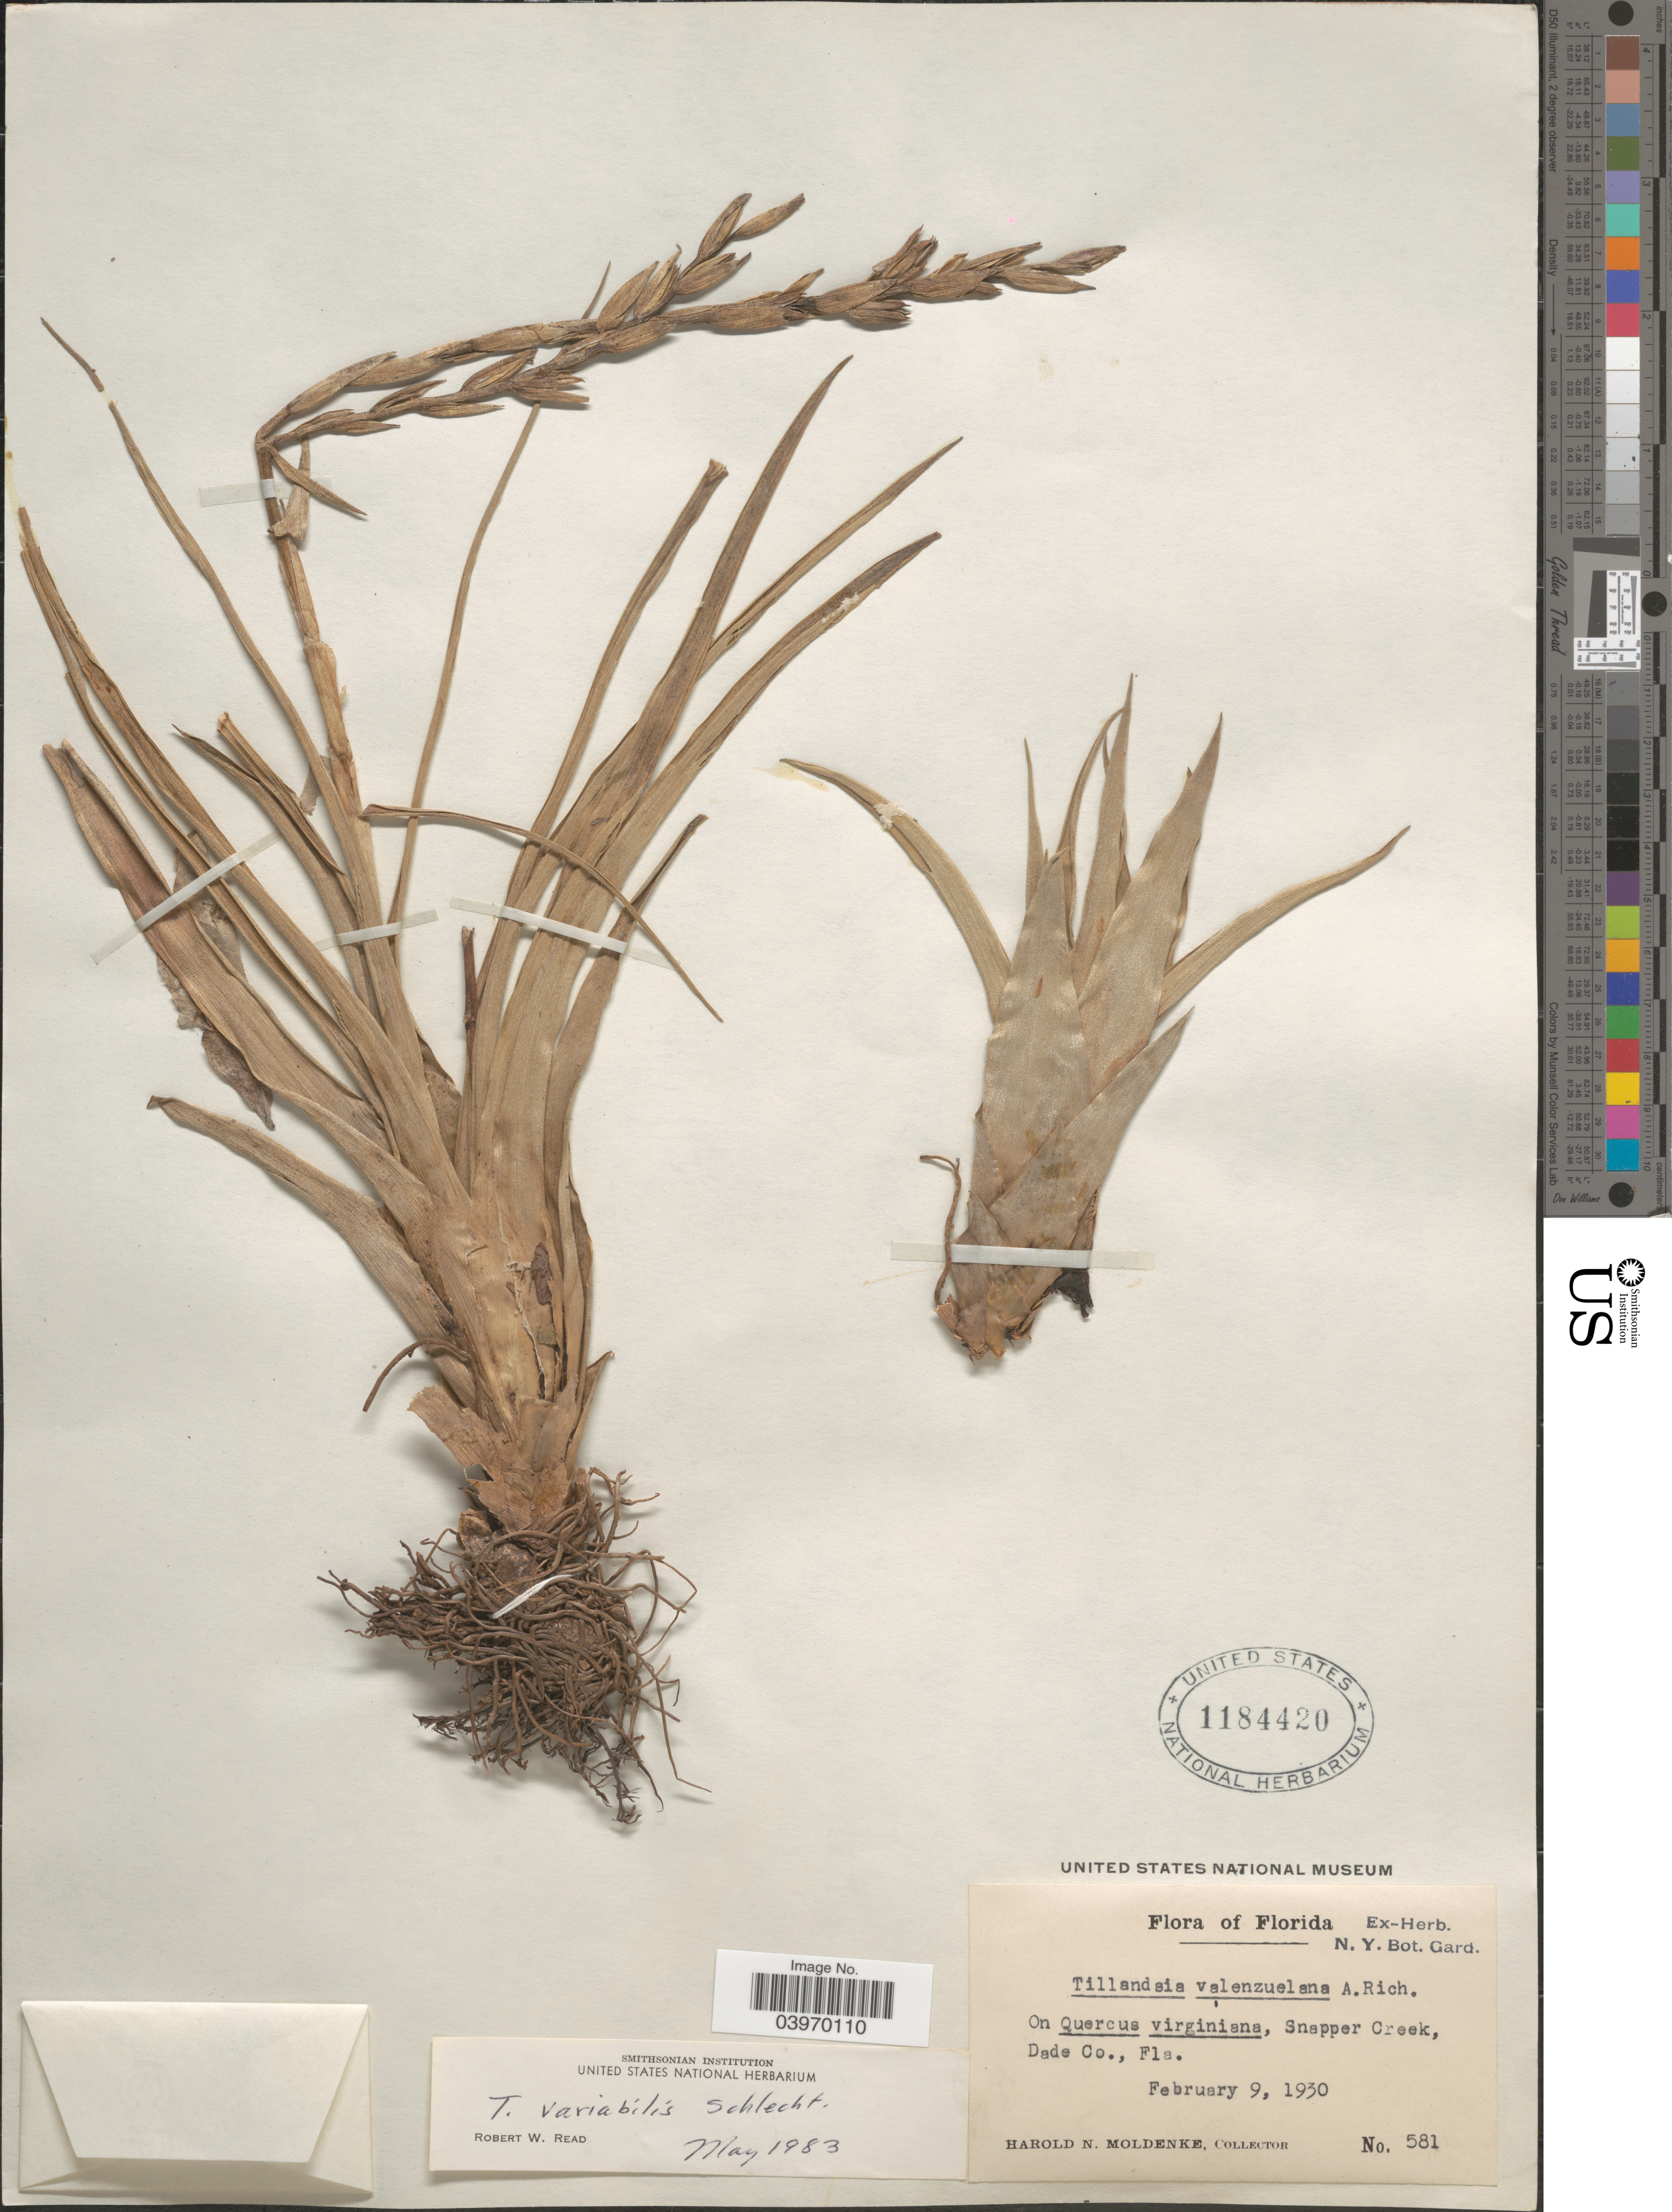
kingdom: Plantae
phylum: Tracheophyta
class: Liliopsida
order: Poales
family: Bromeliaceae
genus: Tillandsia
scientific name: Tillandsia variabilis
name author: Schltdl.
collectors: H. N. Moldenke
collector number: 581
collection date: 1930-02-09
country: United States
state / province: Florida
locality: Snapper Creek, Dade Co.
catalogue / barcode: US 1184420